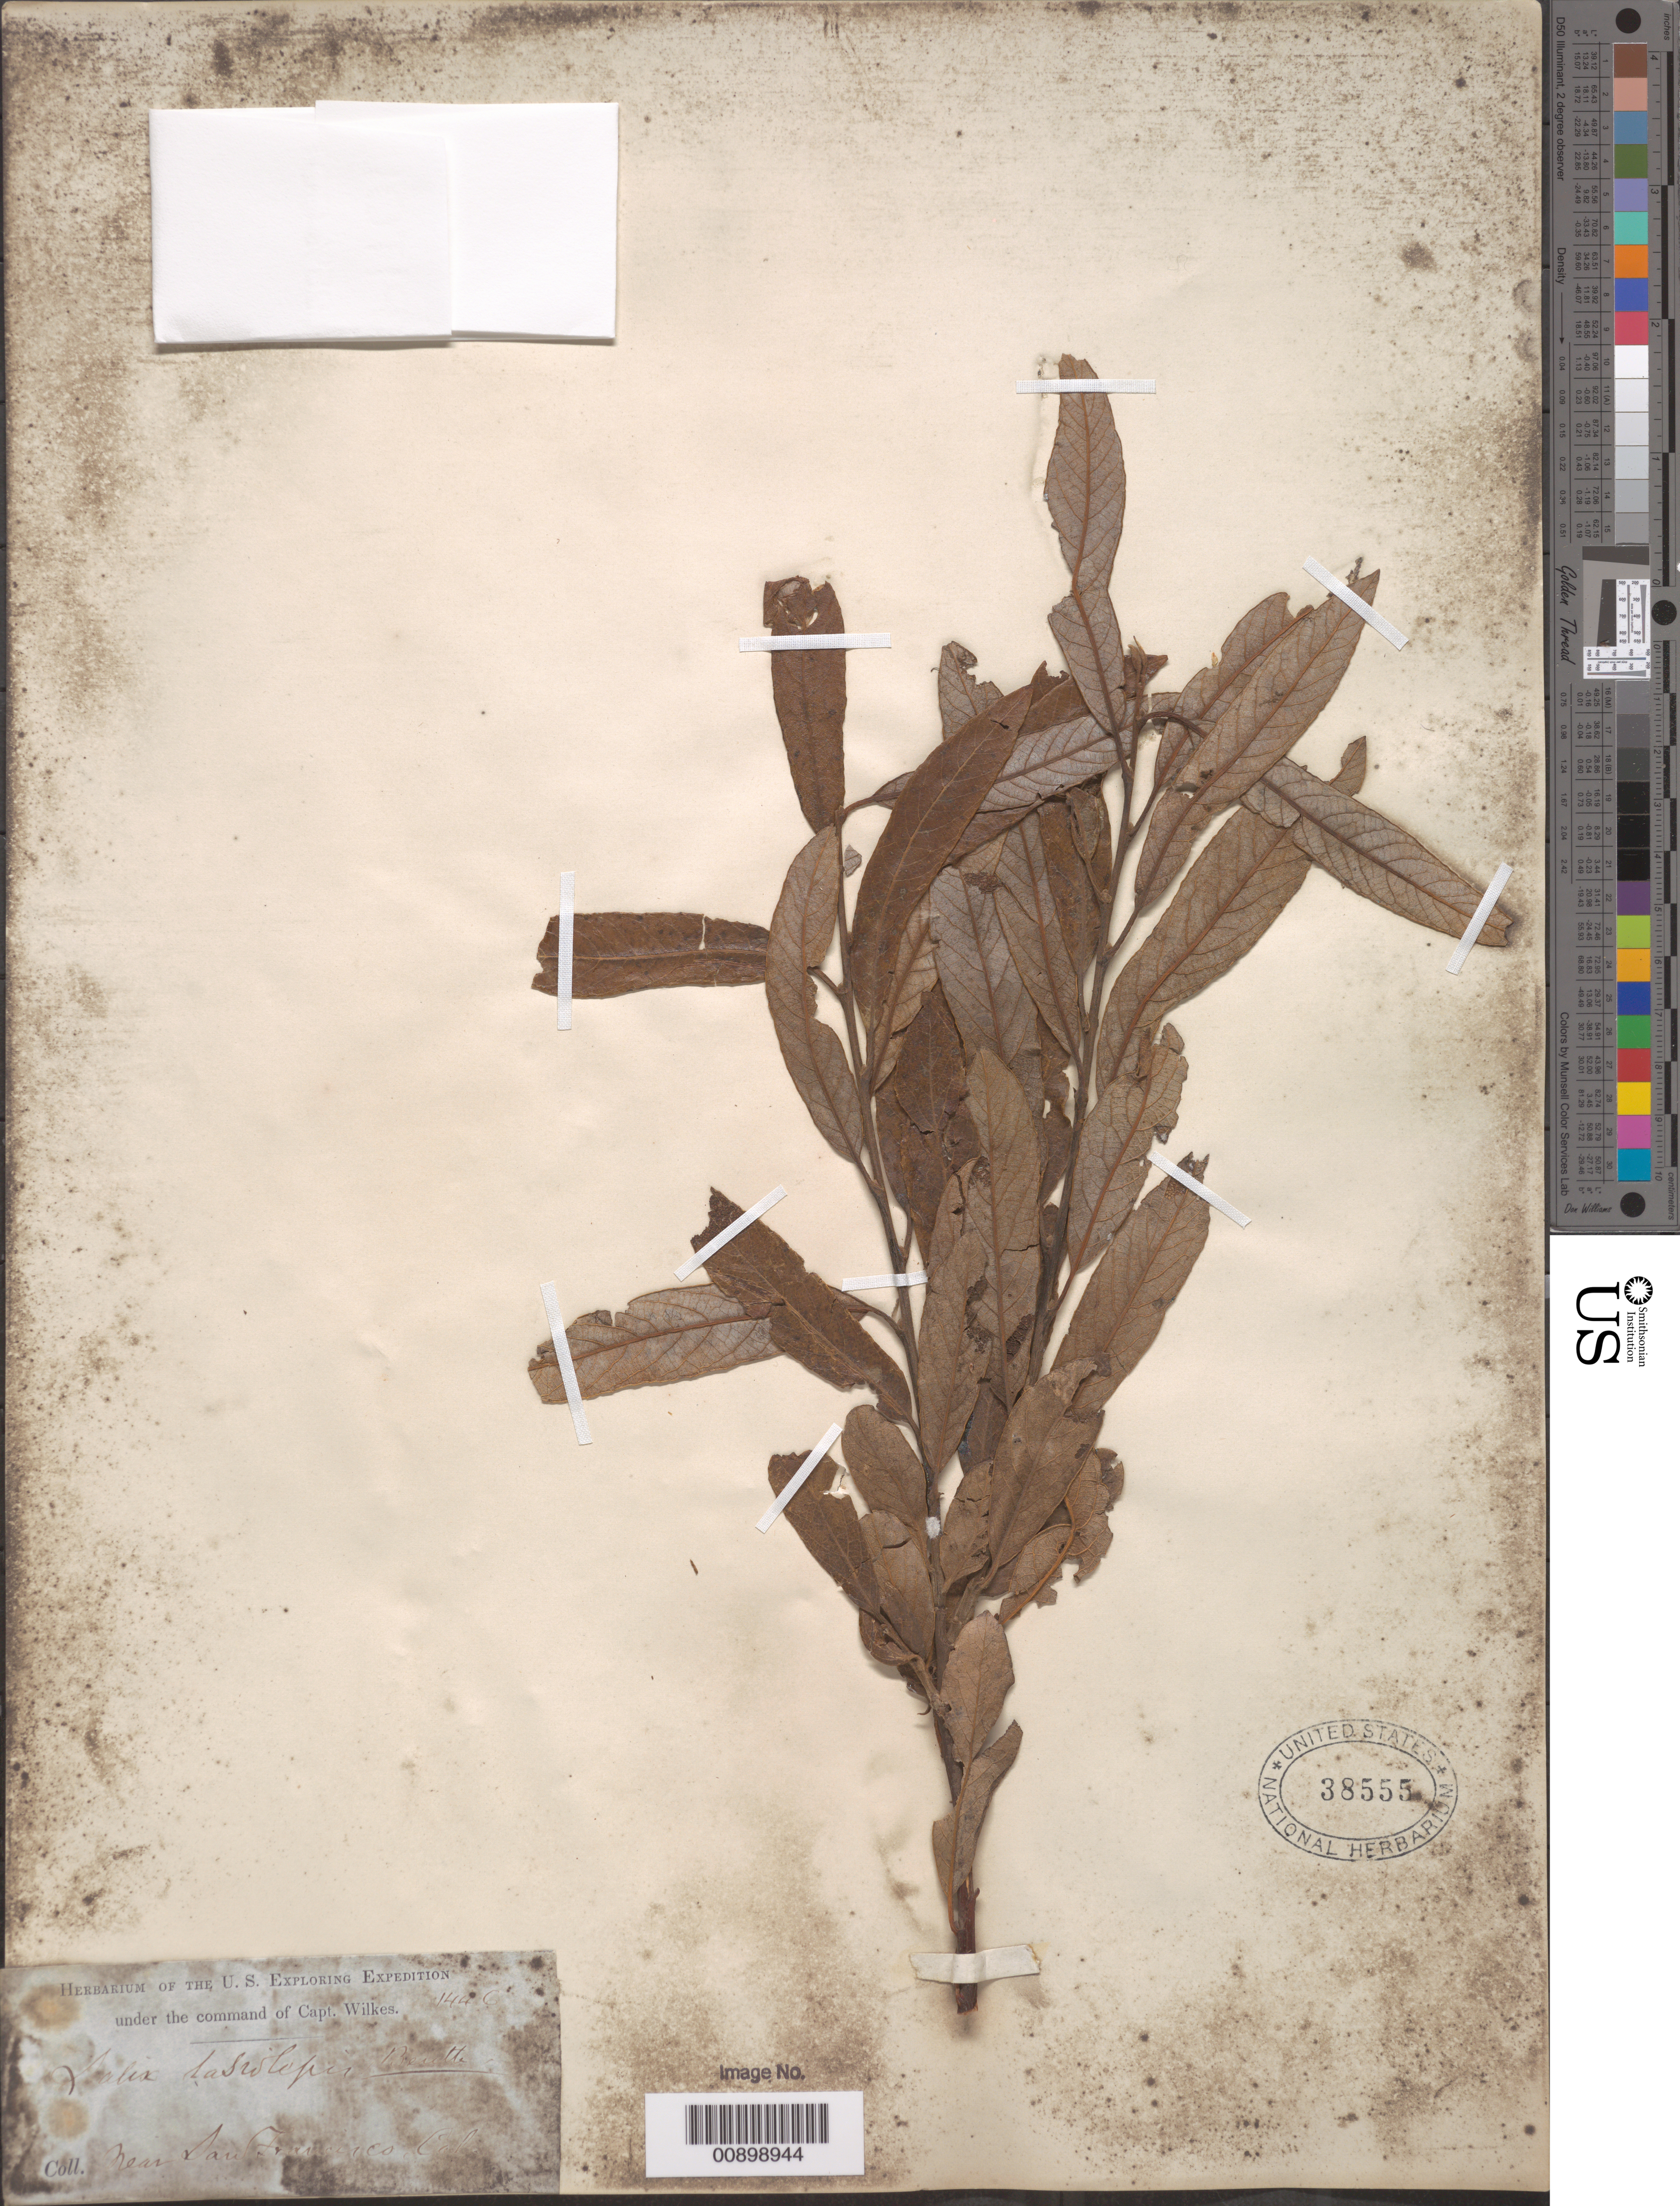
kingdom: Plantae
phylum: Tracheophyta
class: Magnoliopsida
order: Malpighiales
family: Salicaceae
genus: Salix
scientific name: Salix lasiolepis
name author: Benth.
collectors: Wilkes Explor. Exped.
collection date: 1838/1842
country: United States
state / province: California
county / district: San Francisco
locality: San Francisco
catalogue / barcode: US 38555